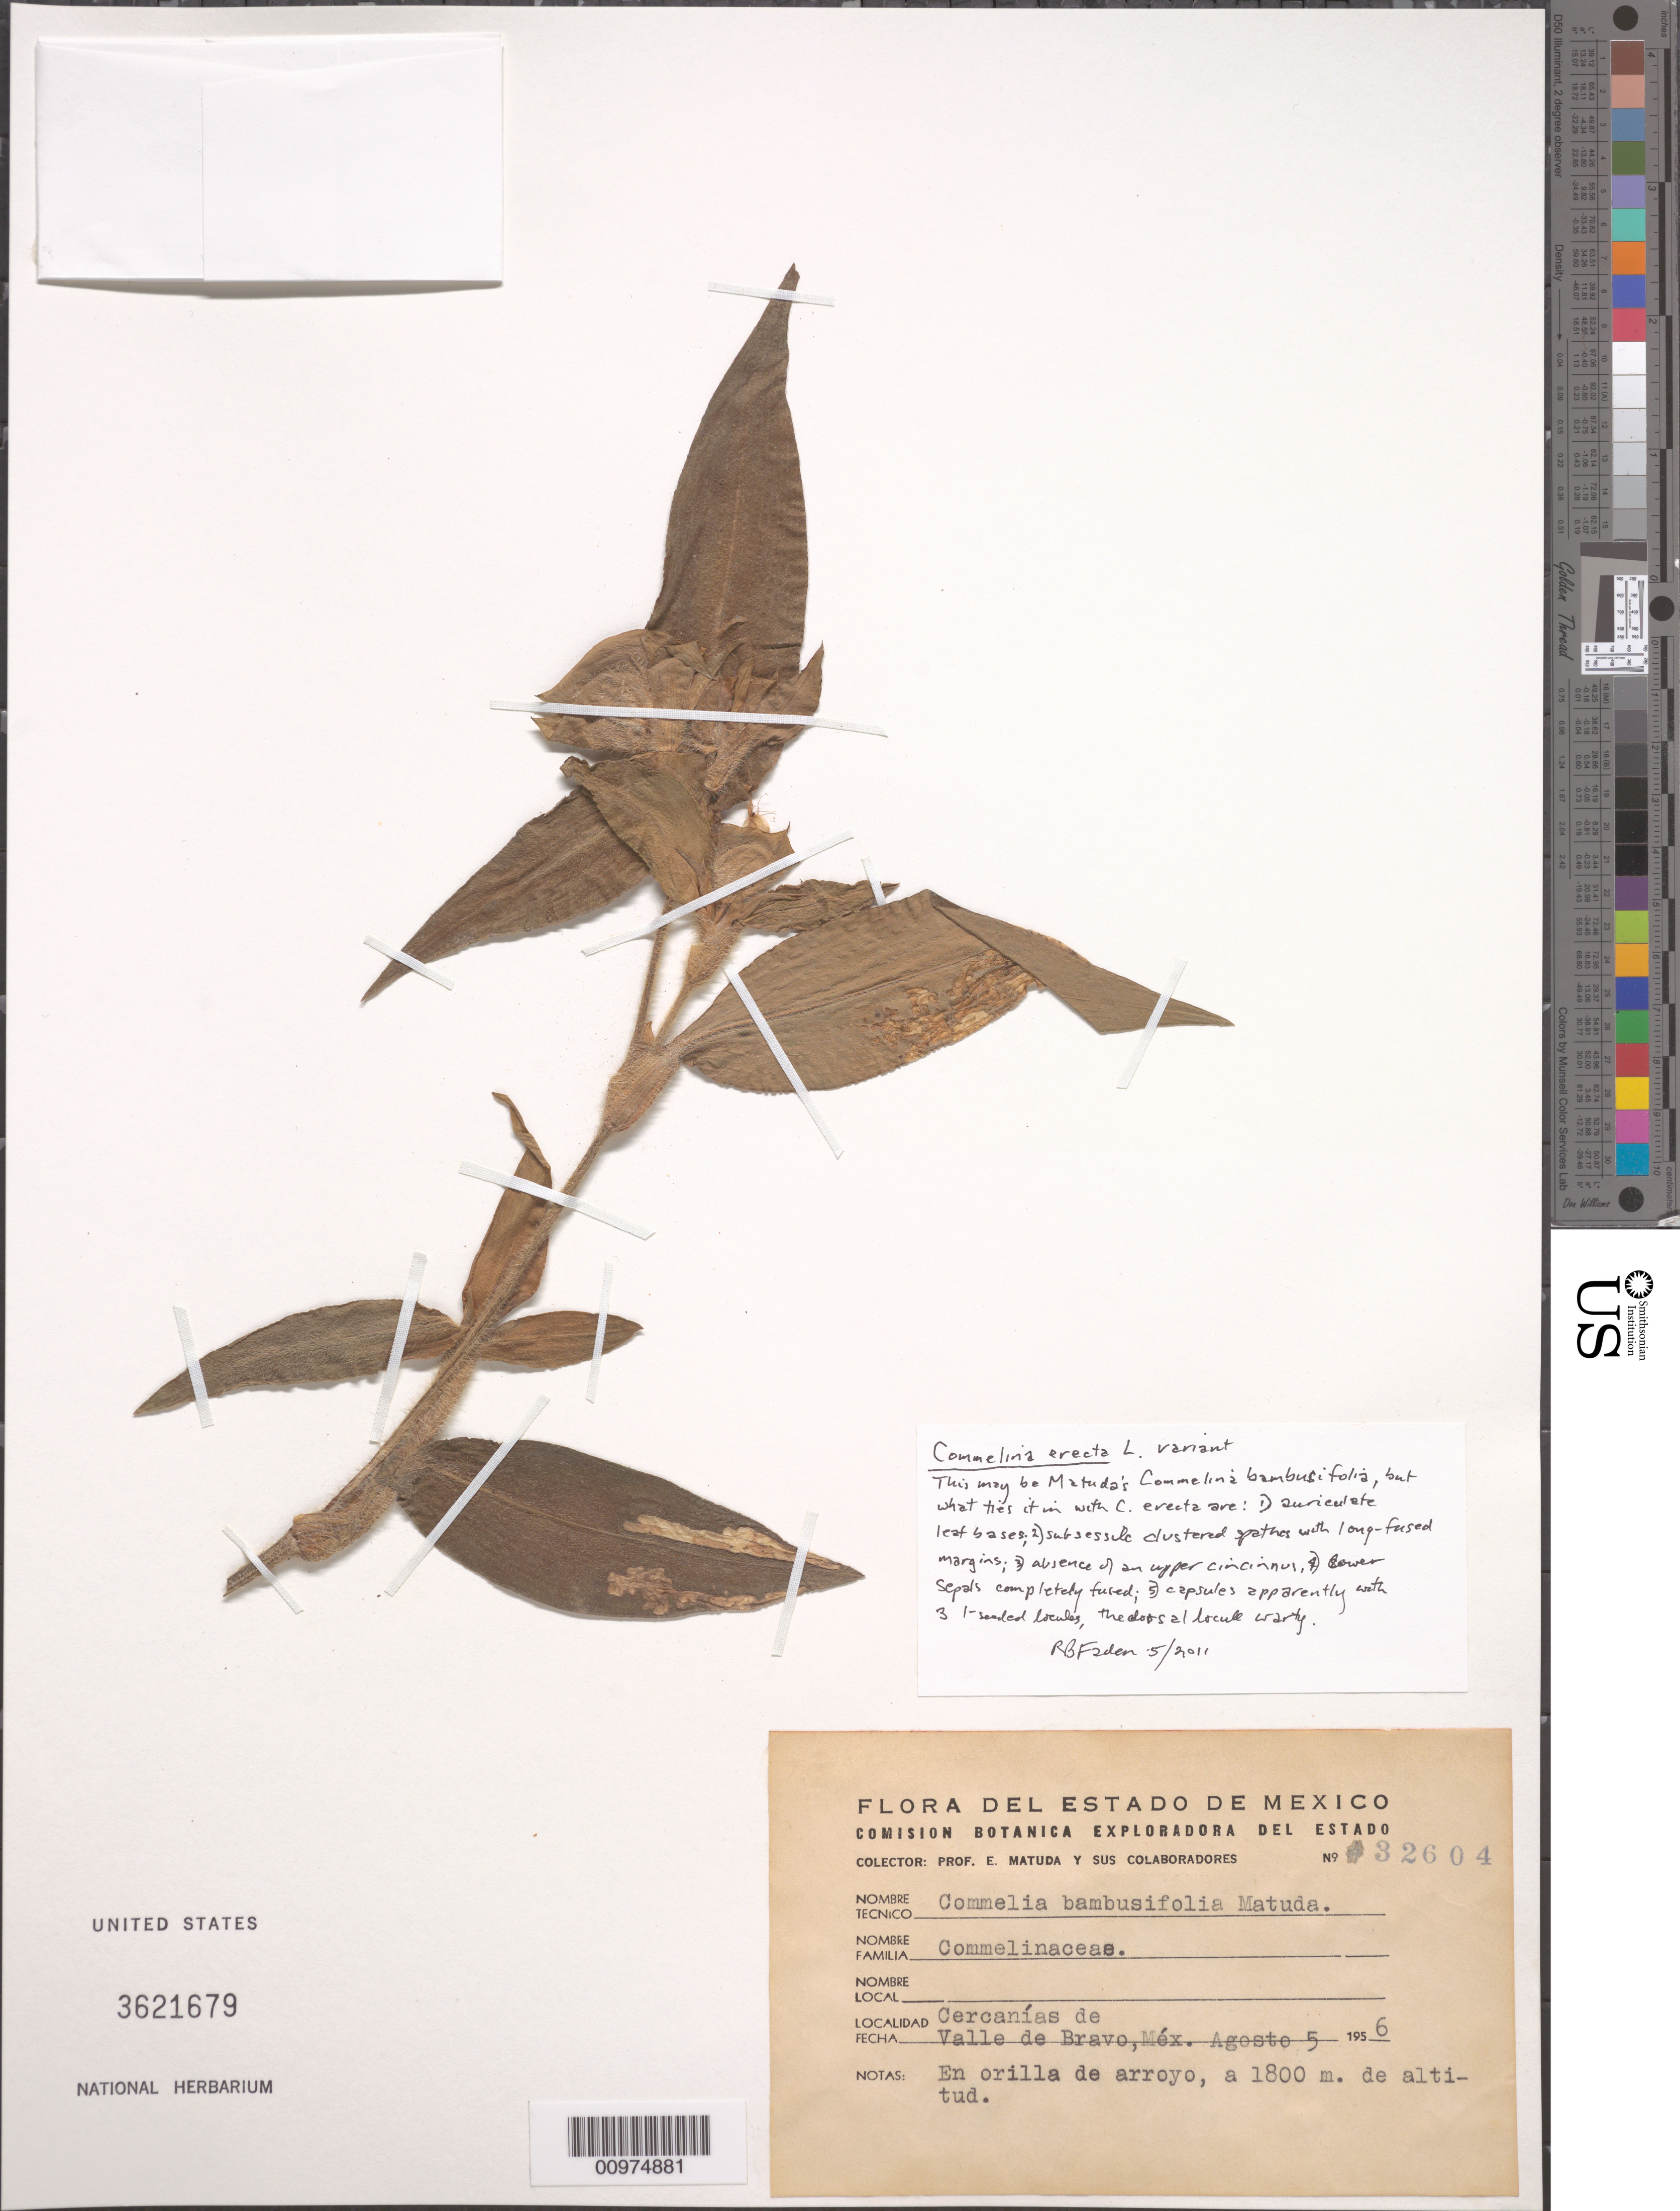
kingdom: Plantae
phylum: Tracheophyta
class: Liliopsida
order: Commelinales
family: Commelinaceae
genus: Commelina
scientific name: Commelina erecta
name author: L.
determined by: Faden, Robert B., (US), Smithsonian Institution - National Museum of Natural History (UNITED STATES)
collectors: E. Matuda et al.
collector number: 32604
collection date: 1956-08-05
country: Mexico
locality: Cercanias de Valle de Bravo, Mex.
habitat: En orilla de arroyo, a 1800 m de altitud.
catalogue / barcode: US 3621679